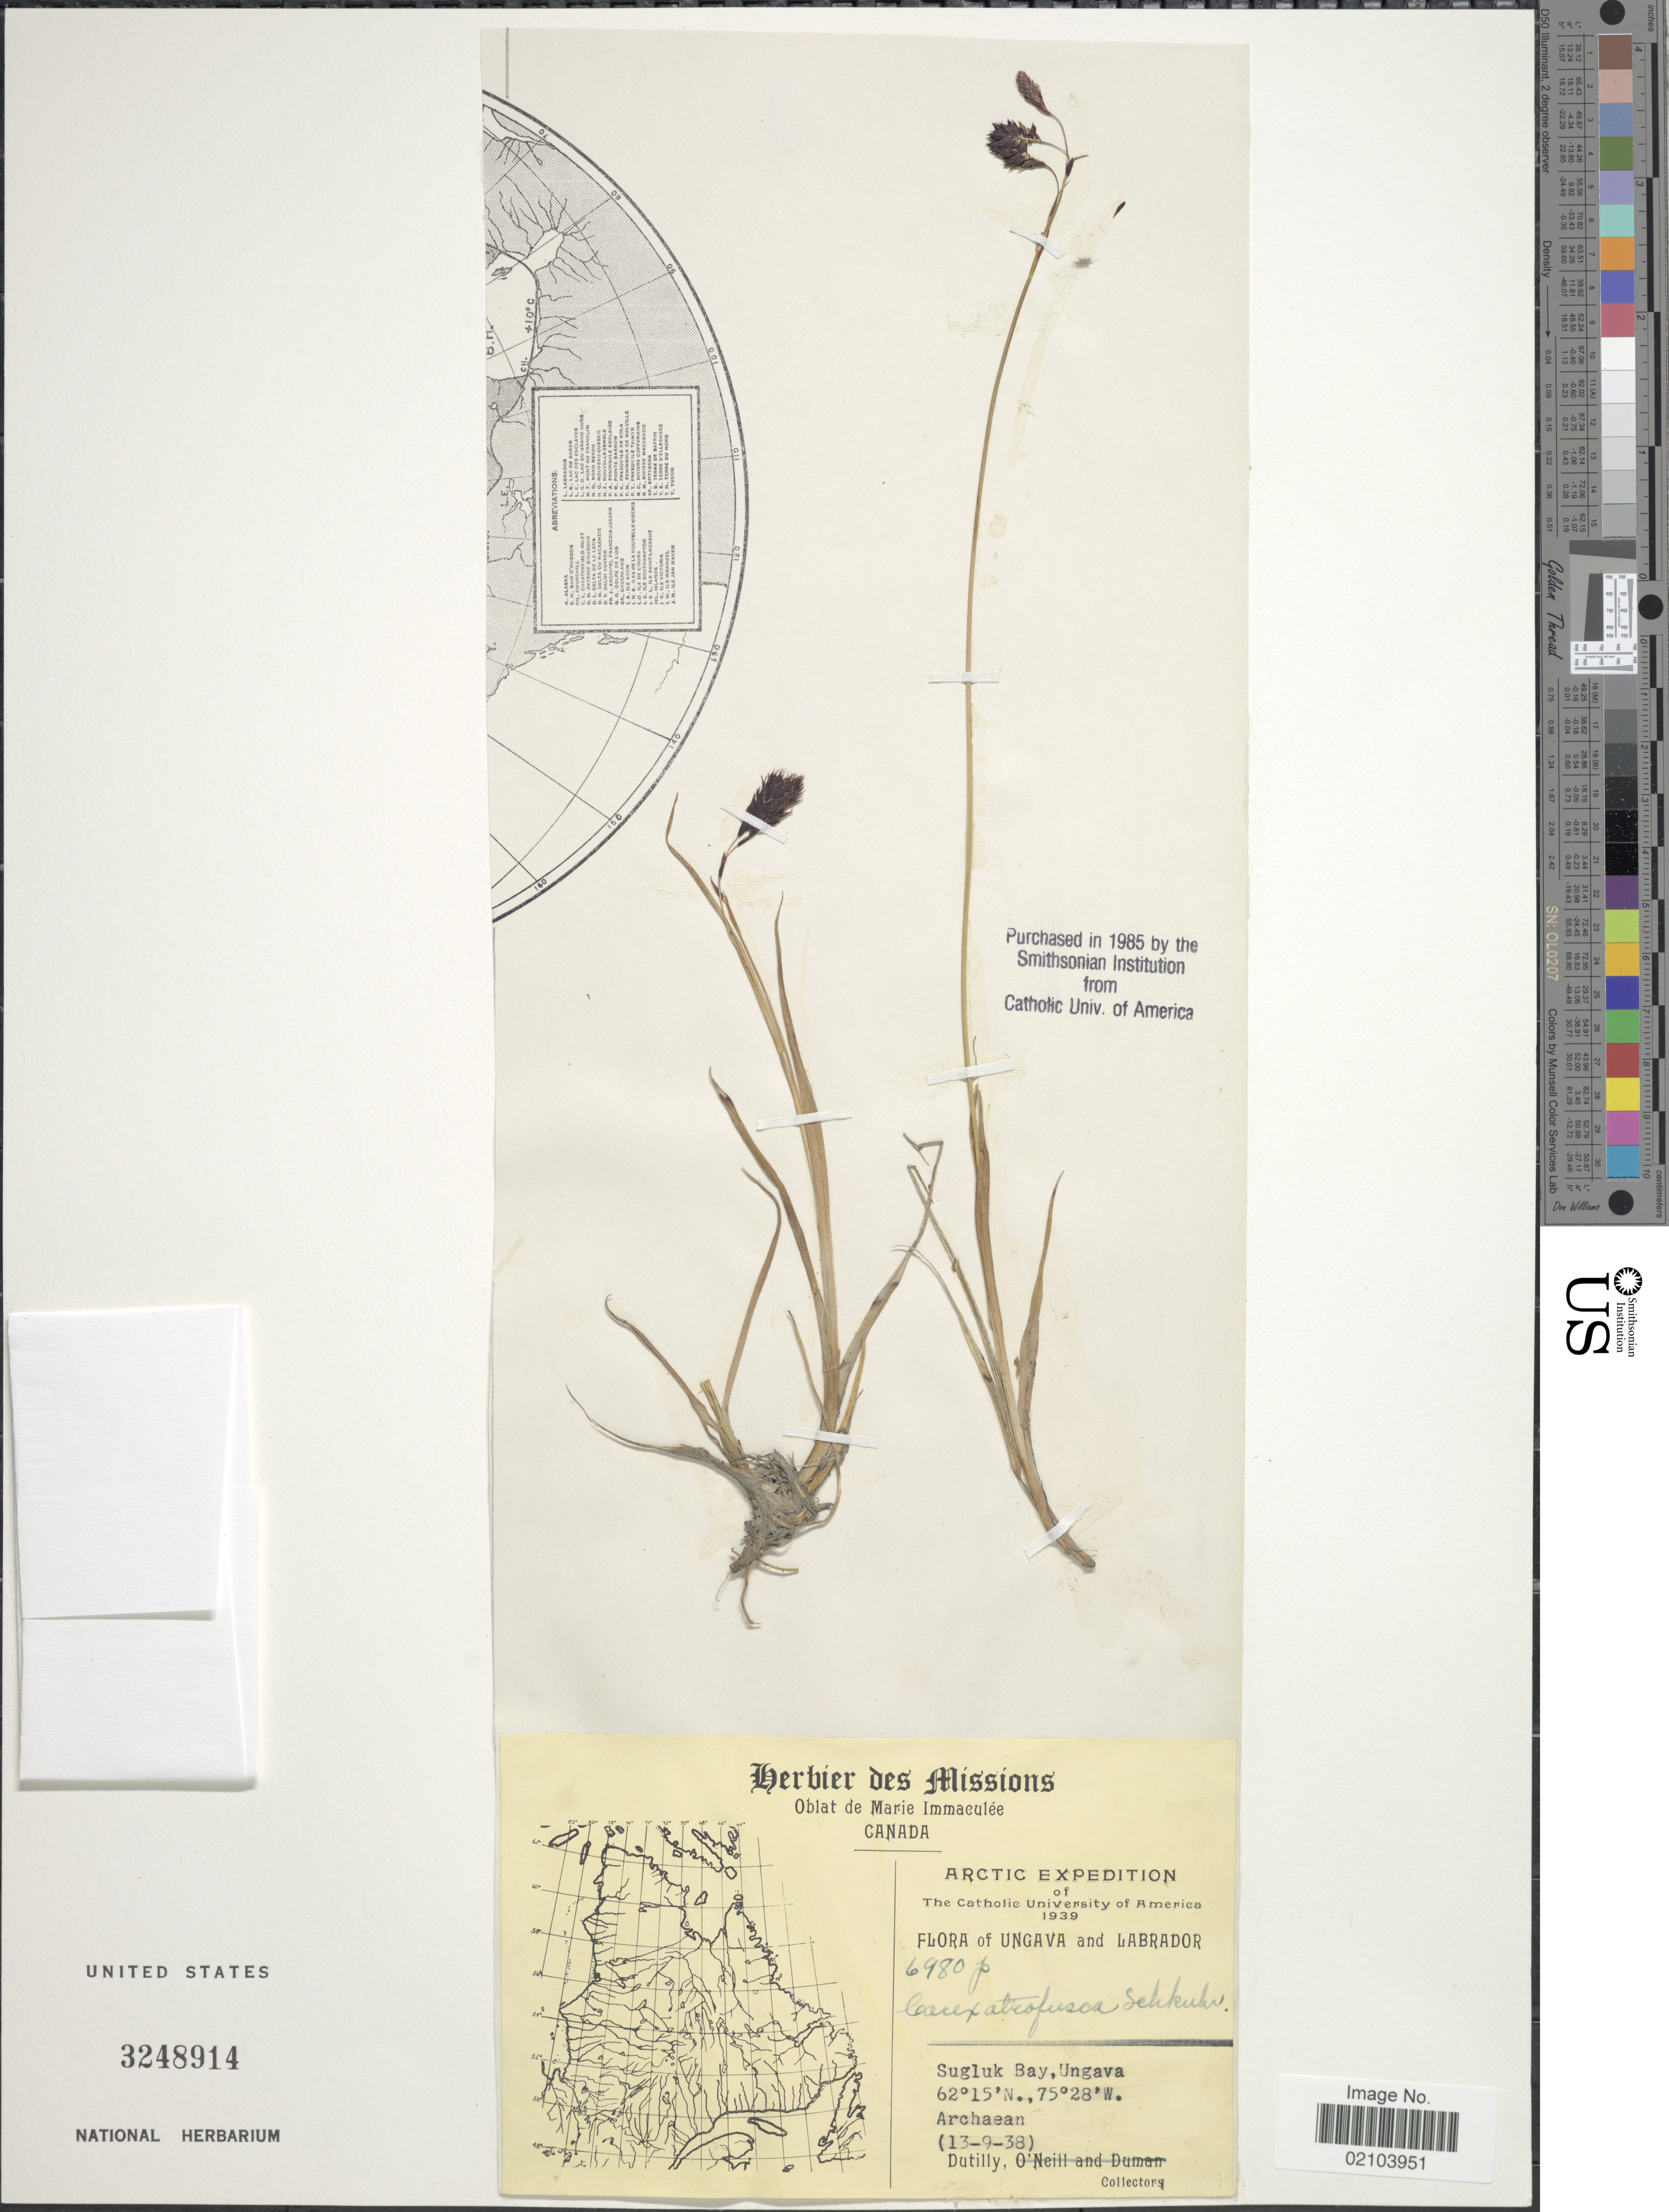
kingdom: Plantae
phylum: Tracheophyta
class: Liliopsida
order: Poales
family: Cyperaceae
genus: Carex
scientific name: Carex atrofusca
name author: Schkuhr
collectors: -. Dutilly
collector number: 6980p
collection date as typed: Transcribed d/m/y: 13/9/38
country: Canada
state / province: Quebec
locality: Arctic. Ungava and Labrador. Sugluk Bay, Ungava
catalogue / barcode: US 3248914